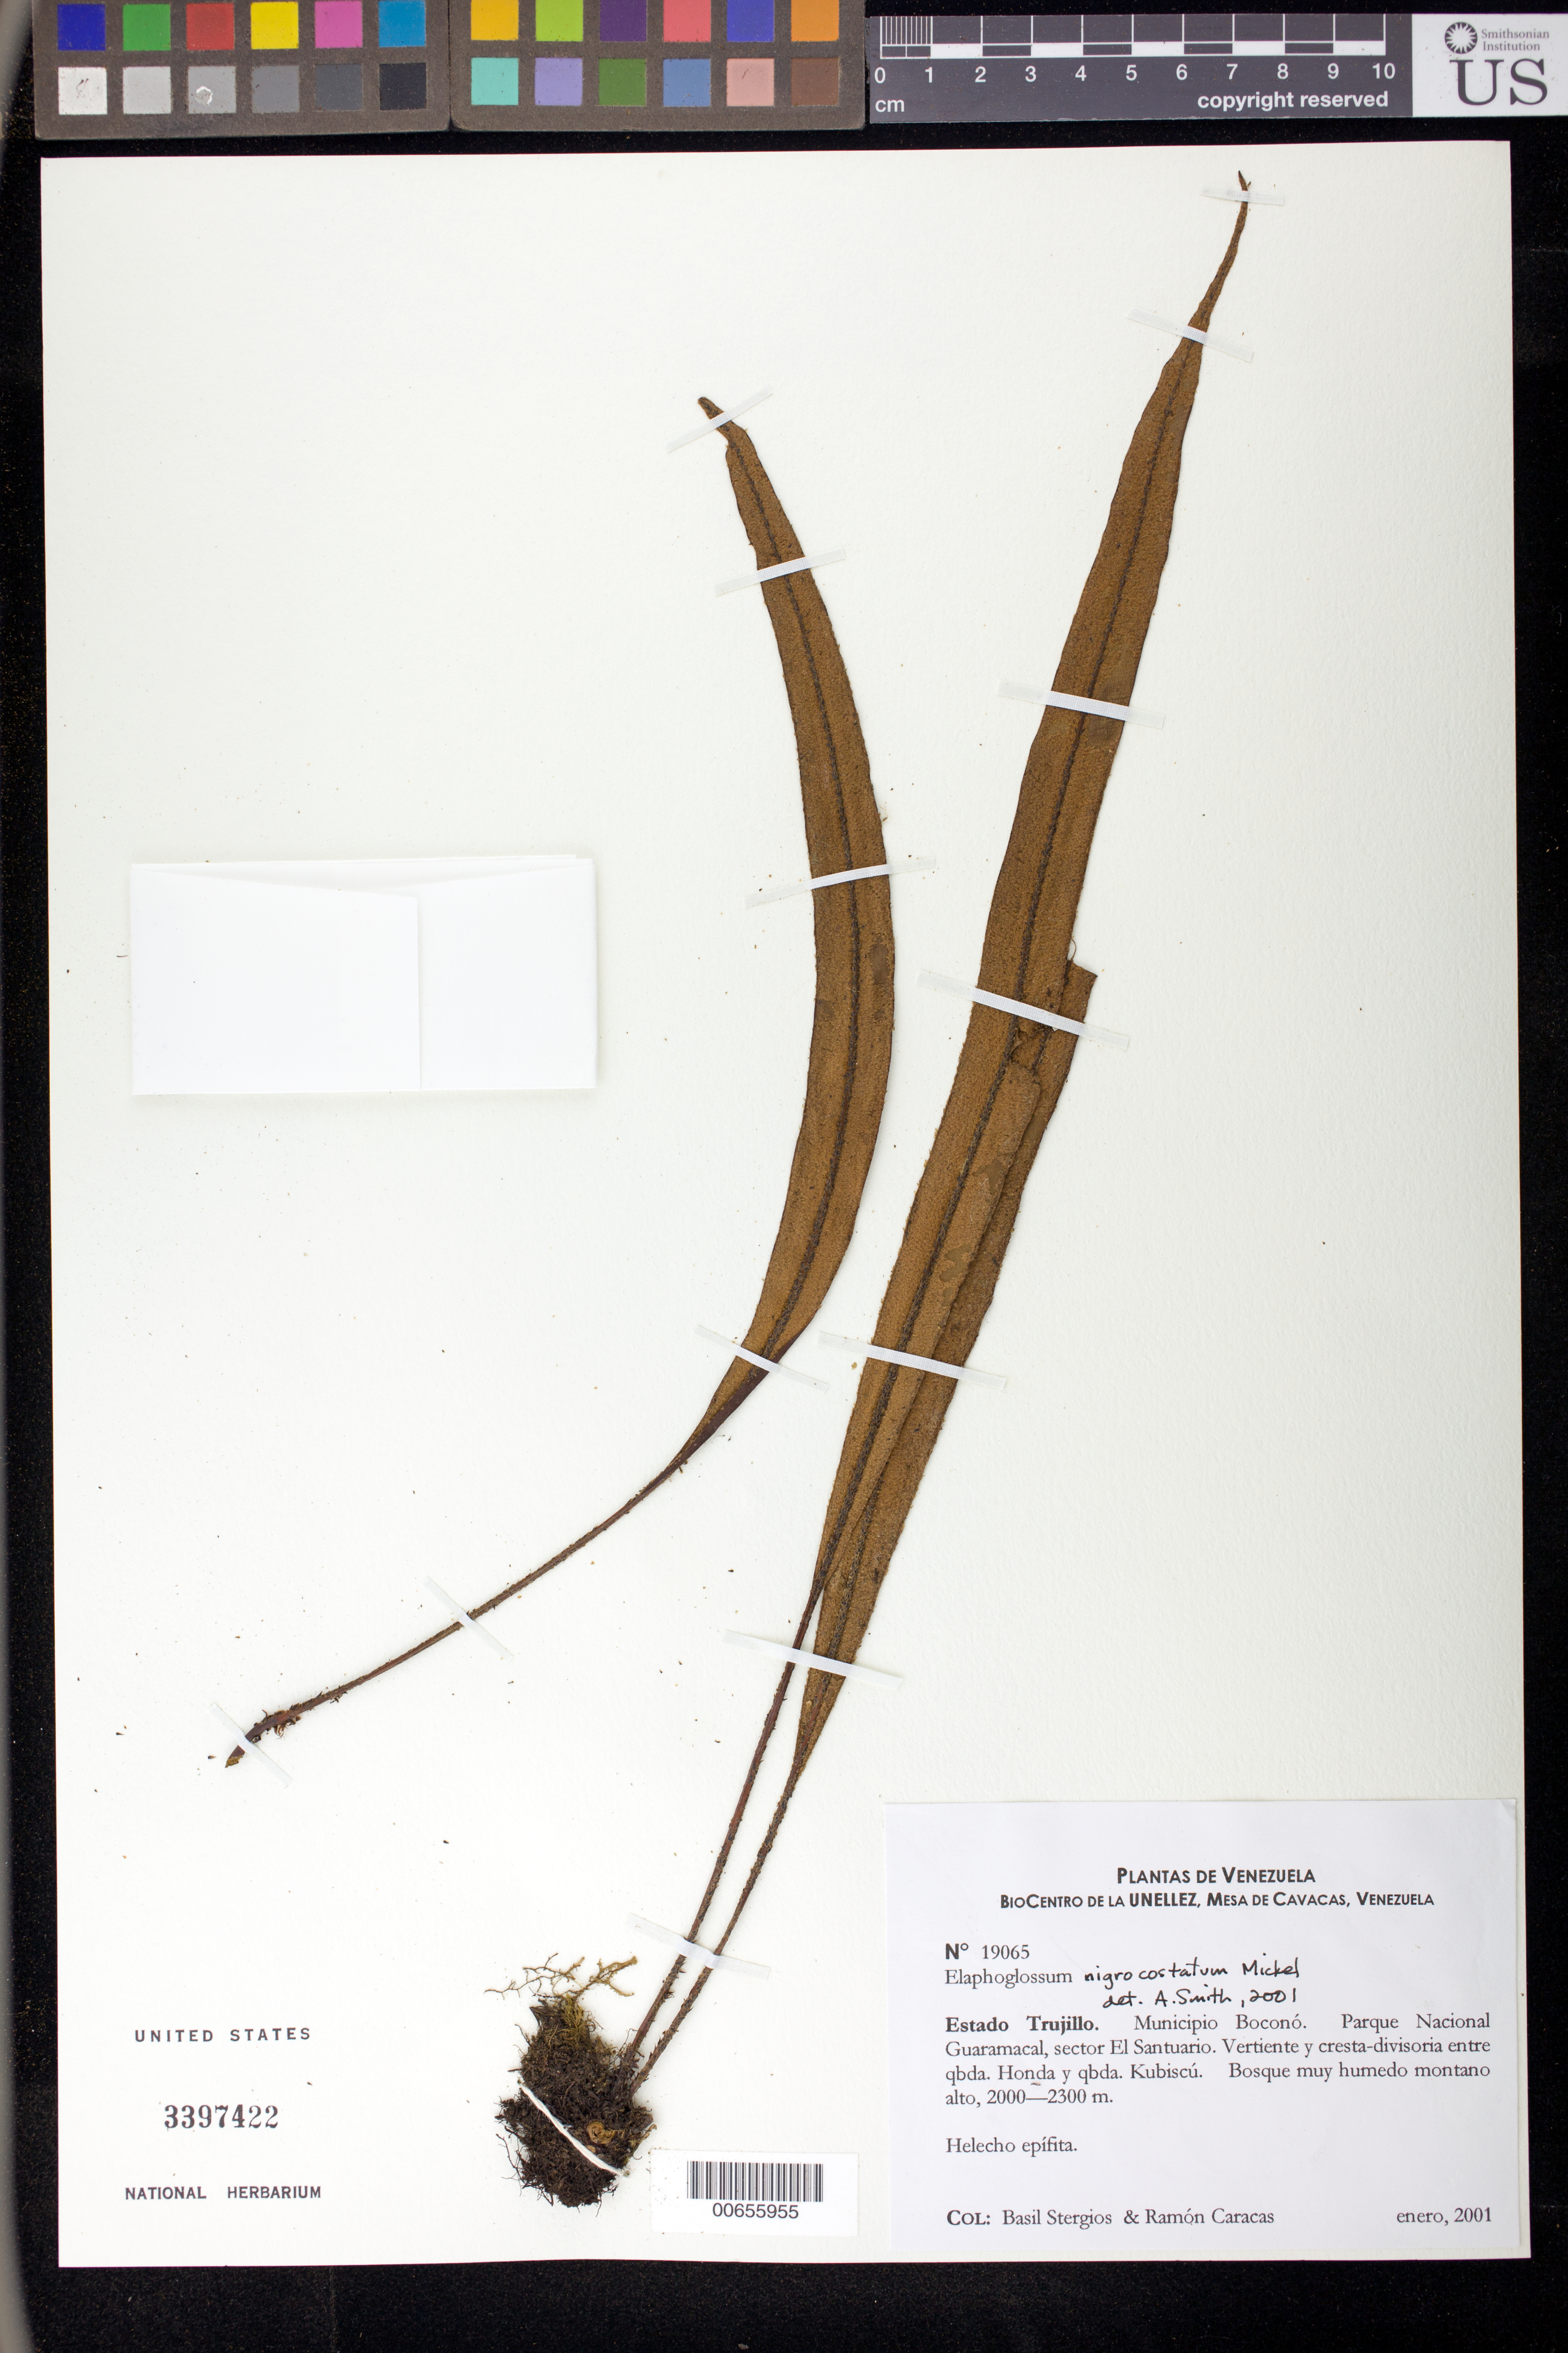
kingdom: Plantae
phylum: Tracheophyta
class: Polypodiopsida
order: Polypodiales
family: Dryopteridaceae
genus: Elaphoglossum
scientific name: Elaphoglossum nigrocostatum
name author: Mickel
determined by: Smith, Alan R., (UC)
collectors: B. G. Stergios & R. Caracas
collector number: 19065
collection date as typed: Jan 2001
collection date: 2001-01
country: Venezuela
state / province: Trujillo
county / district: Boconó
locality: Parque Nacional Guaramacal, sector El Santuario, vertiente y cresta-divisoria entre Quebrada Honda y Quebrada Kubiscú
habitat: Bosque muy húmedo montano alto.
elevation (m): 2000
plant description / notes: PORT, UC, US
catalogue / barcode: US 3397422